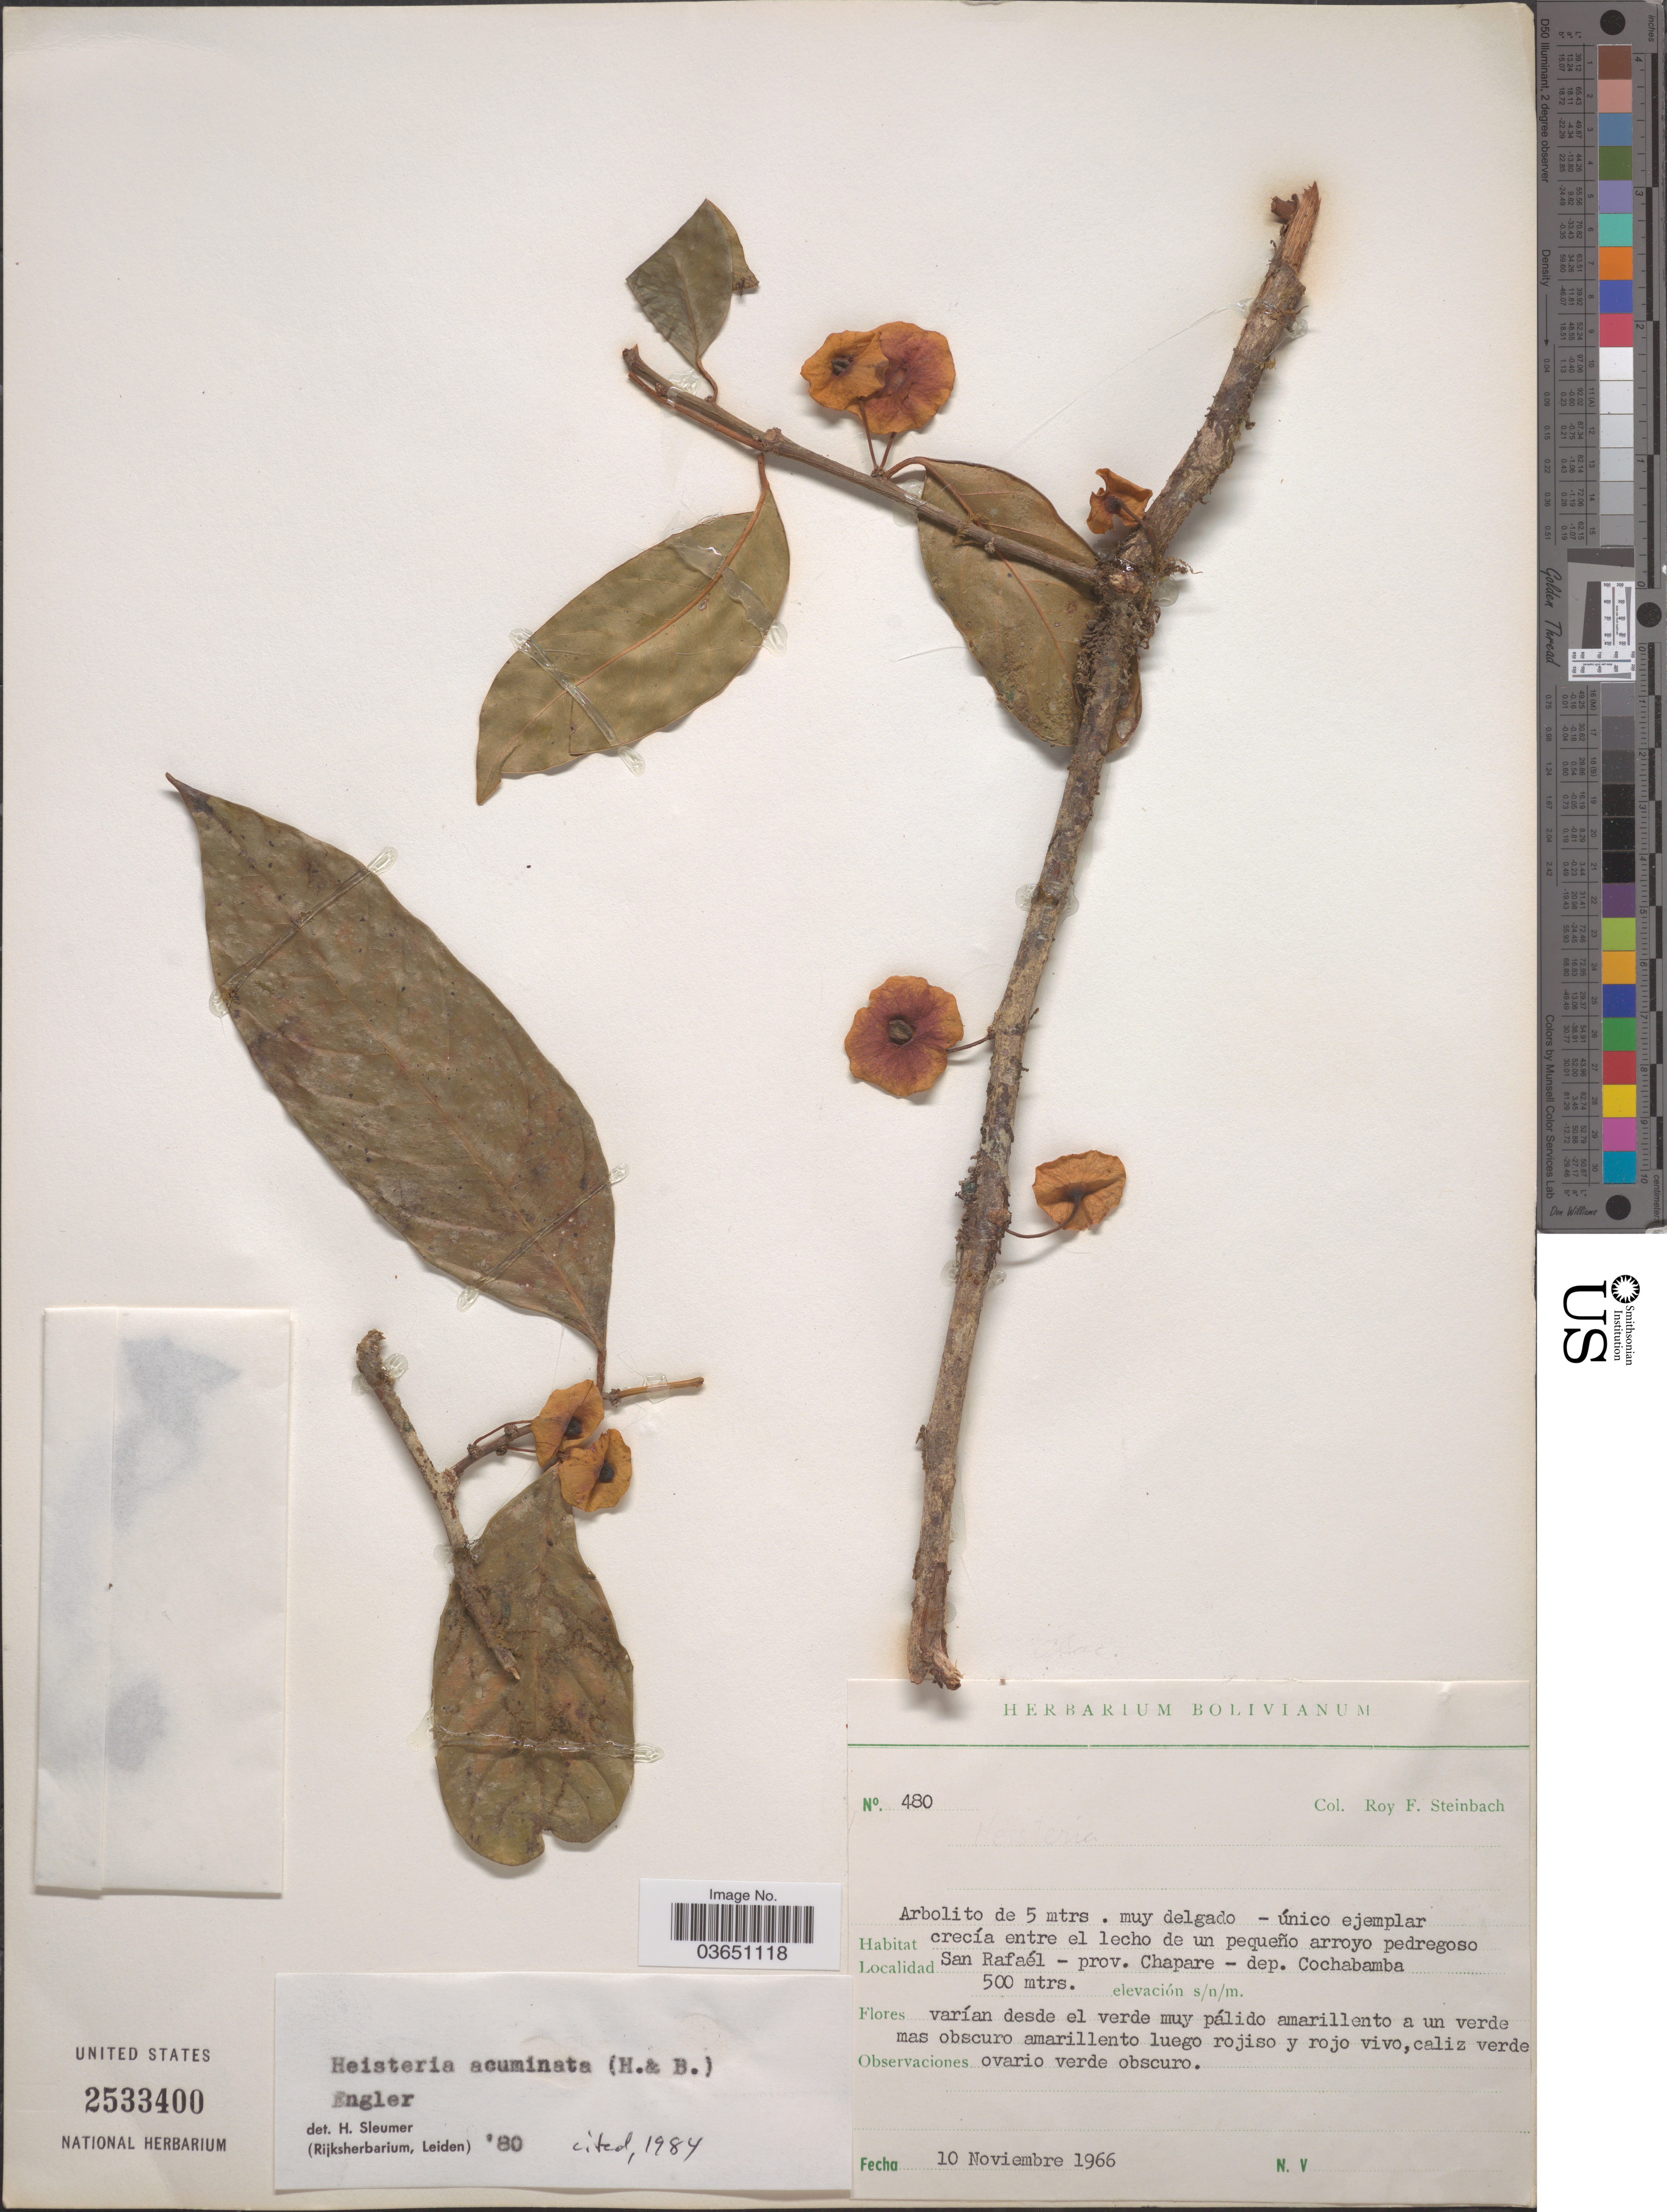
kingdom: Plantae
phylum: Tracheophyta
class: Magnoliopsida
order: Santalales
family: Erythropalaceae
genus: Heisteria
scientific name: Heisteria acuminata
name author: (Humb. & Bonpl.) Engl.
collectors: R. F. Steinbach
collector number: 480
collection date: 1966-11-10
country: Bolivia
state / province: Cochabamba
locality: San Rafaél - prov. Chapare - dep. Cochabamba.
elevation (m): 500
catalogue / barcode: US 2533400